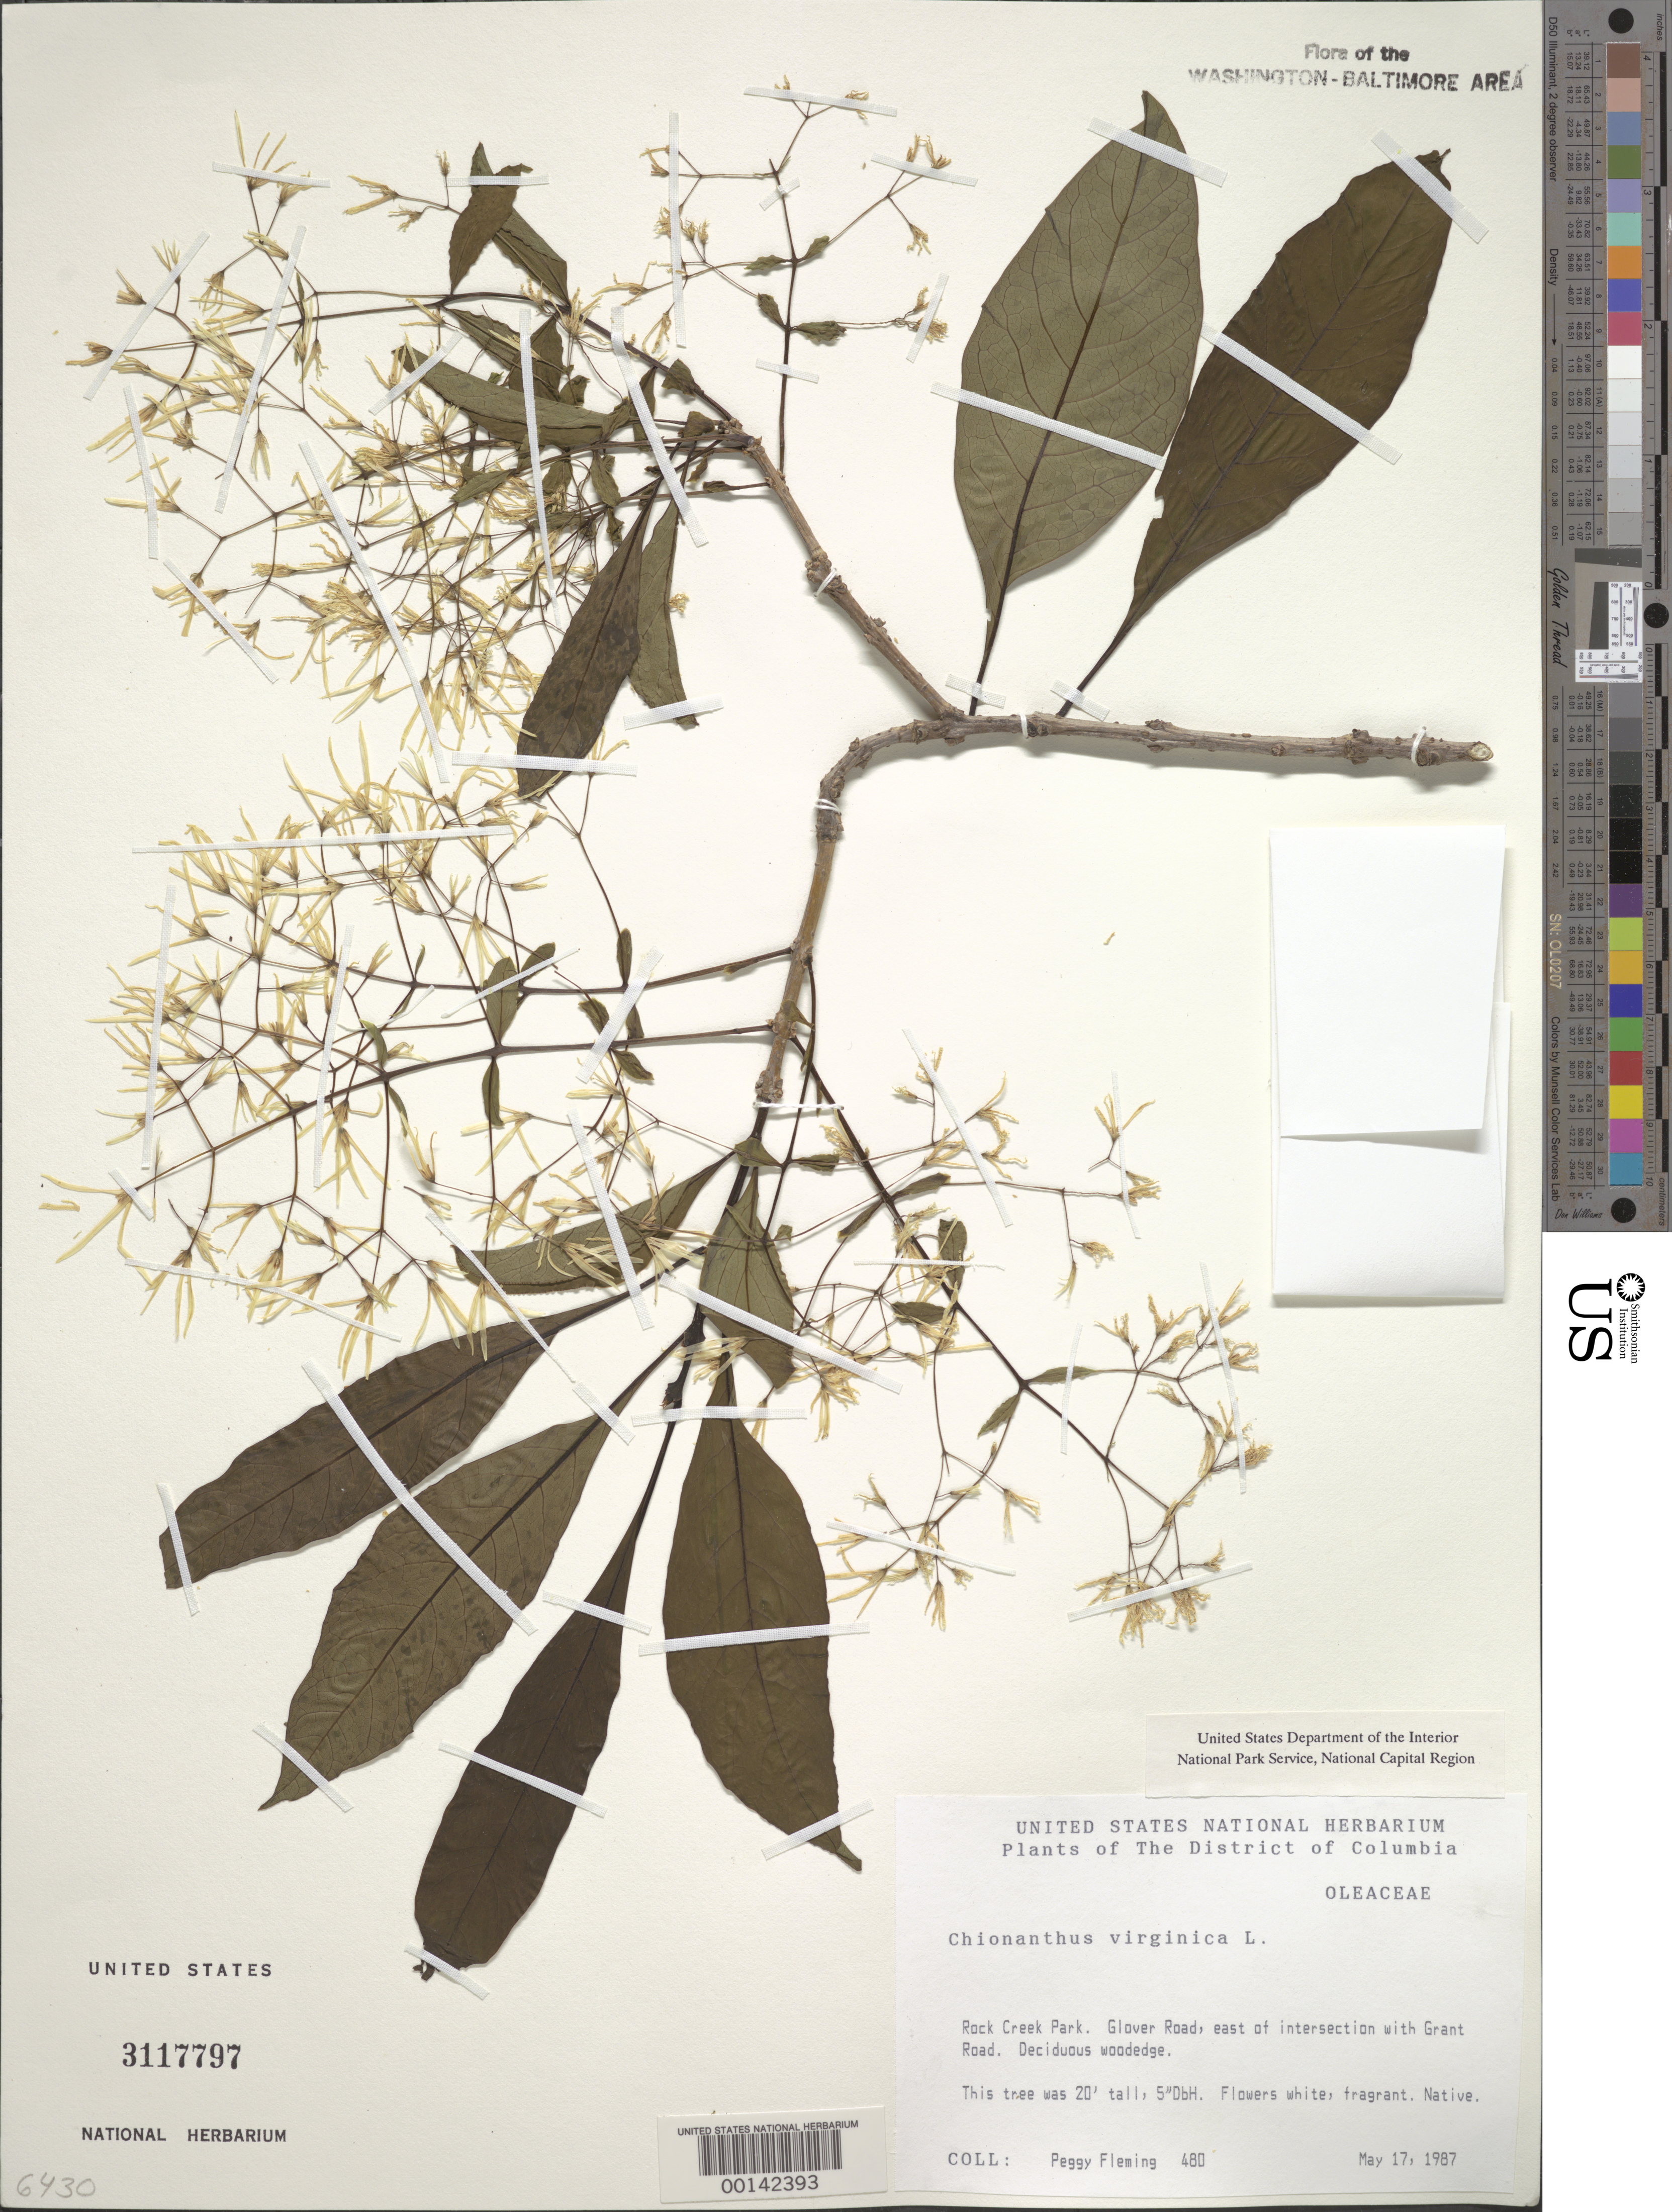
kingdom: Plantae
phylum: Tracheophyta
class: Magnoliopsida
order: Lamiales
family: Oleaceae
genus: Chionanthus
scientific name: Chionanthus virginicus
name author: L.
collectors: P. Fleming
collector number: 480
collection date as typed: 17 May 1987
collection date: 1987-05-17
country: United States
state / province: District of Columbia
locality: Rock Creek Park. Glover road, east of intersection with Grant Road. Rock Creek Park and Vicinity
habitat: Deciduous woodedge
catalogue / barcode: US 3117797